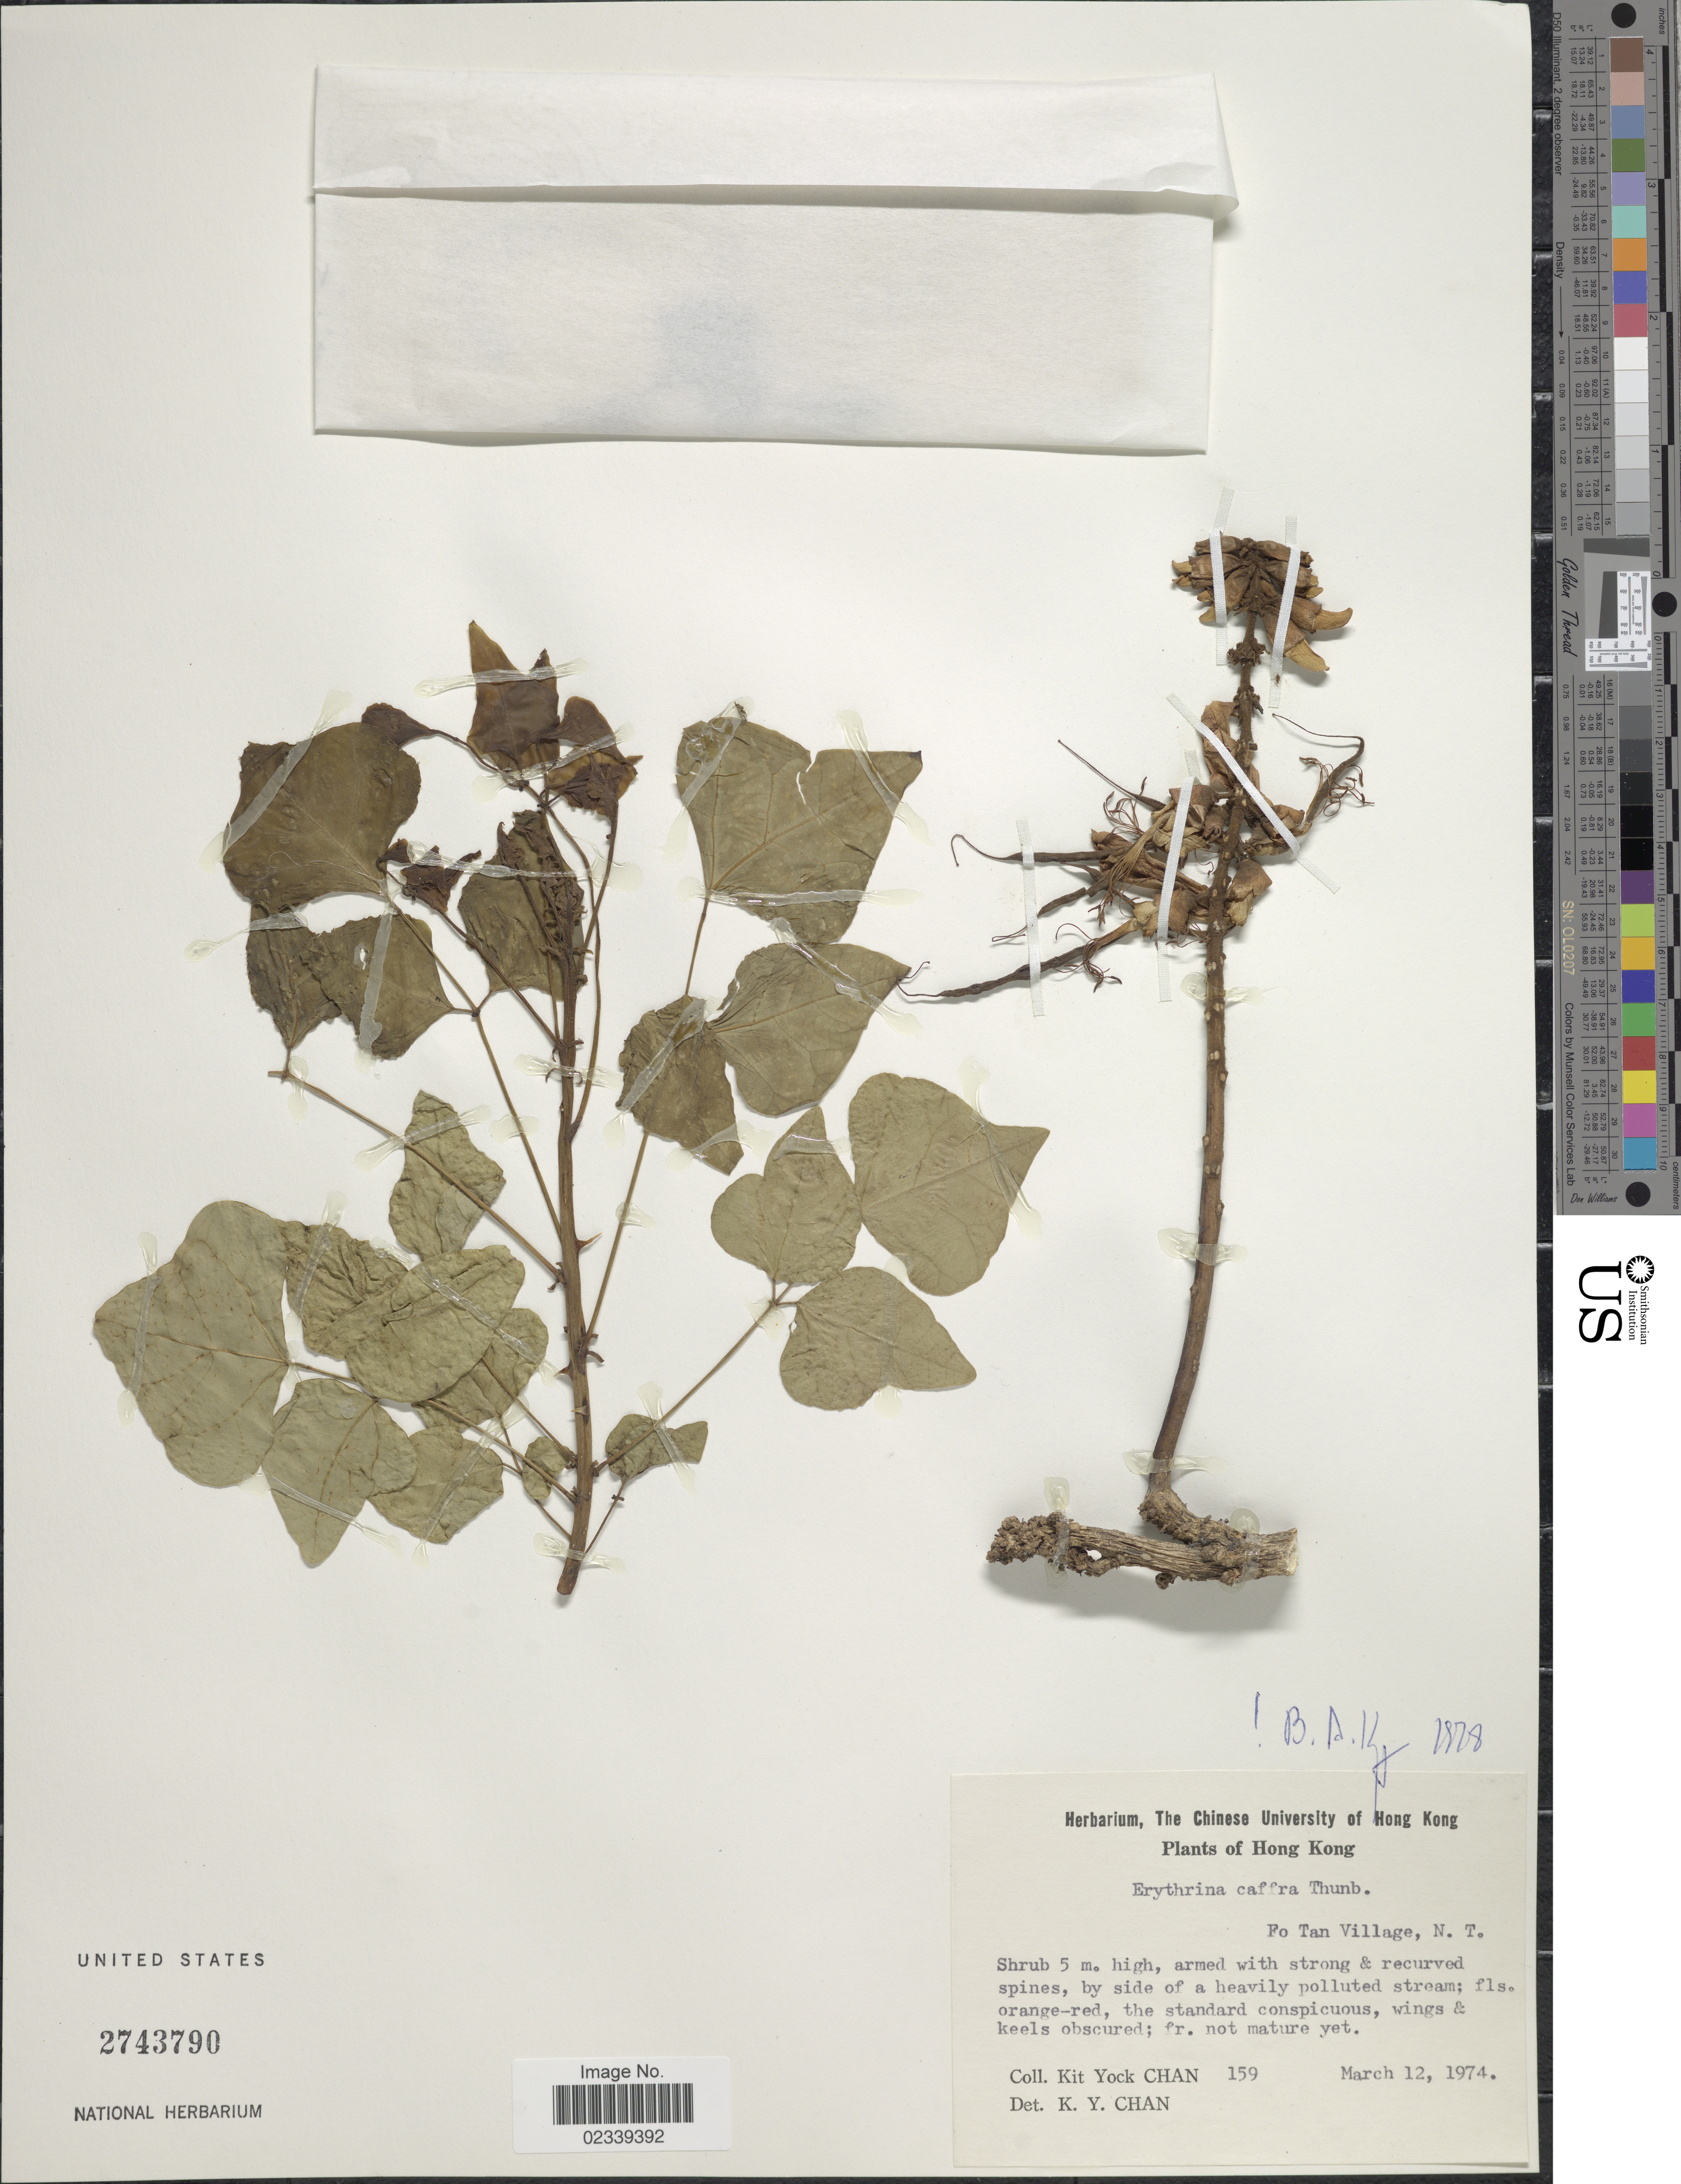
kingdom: Plantae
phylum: Tracheophyta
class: Magnoliopsida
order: Fabales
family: Fabaceae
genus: Erythrina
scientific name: Erythrina caffra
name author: Thunb.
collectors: K. Chan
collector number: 159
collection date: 1974-03-12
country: China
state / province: Hong Kong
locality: Fo Tan Village, N.T., by side of a heavily polluted stream.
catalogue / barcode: US 2743790